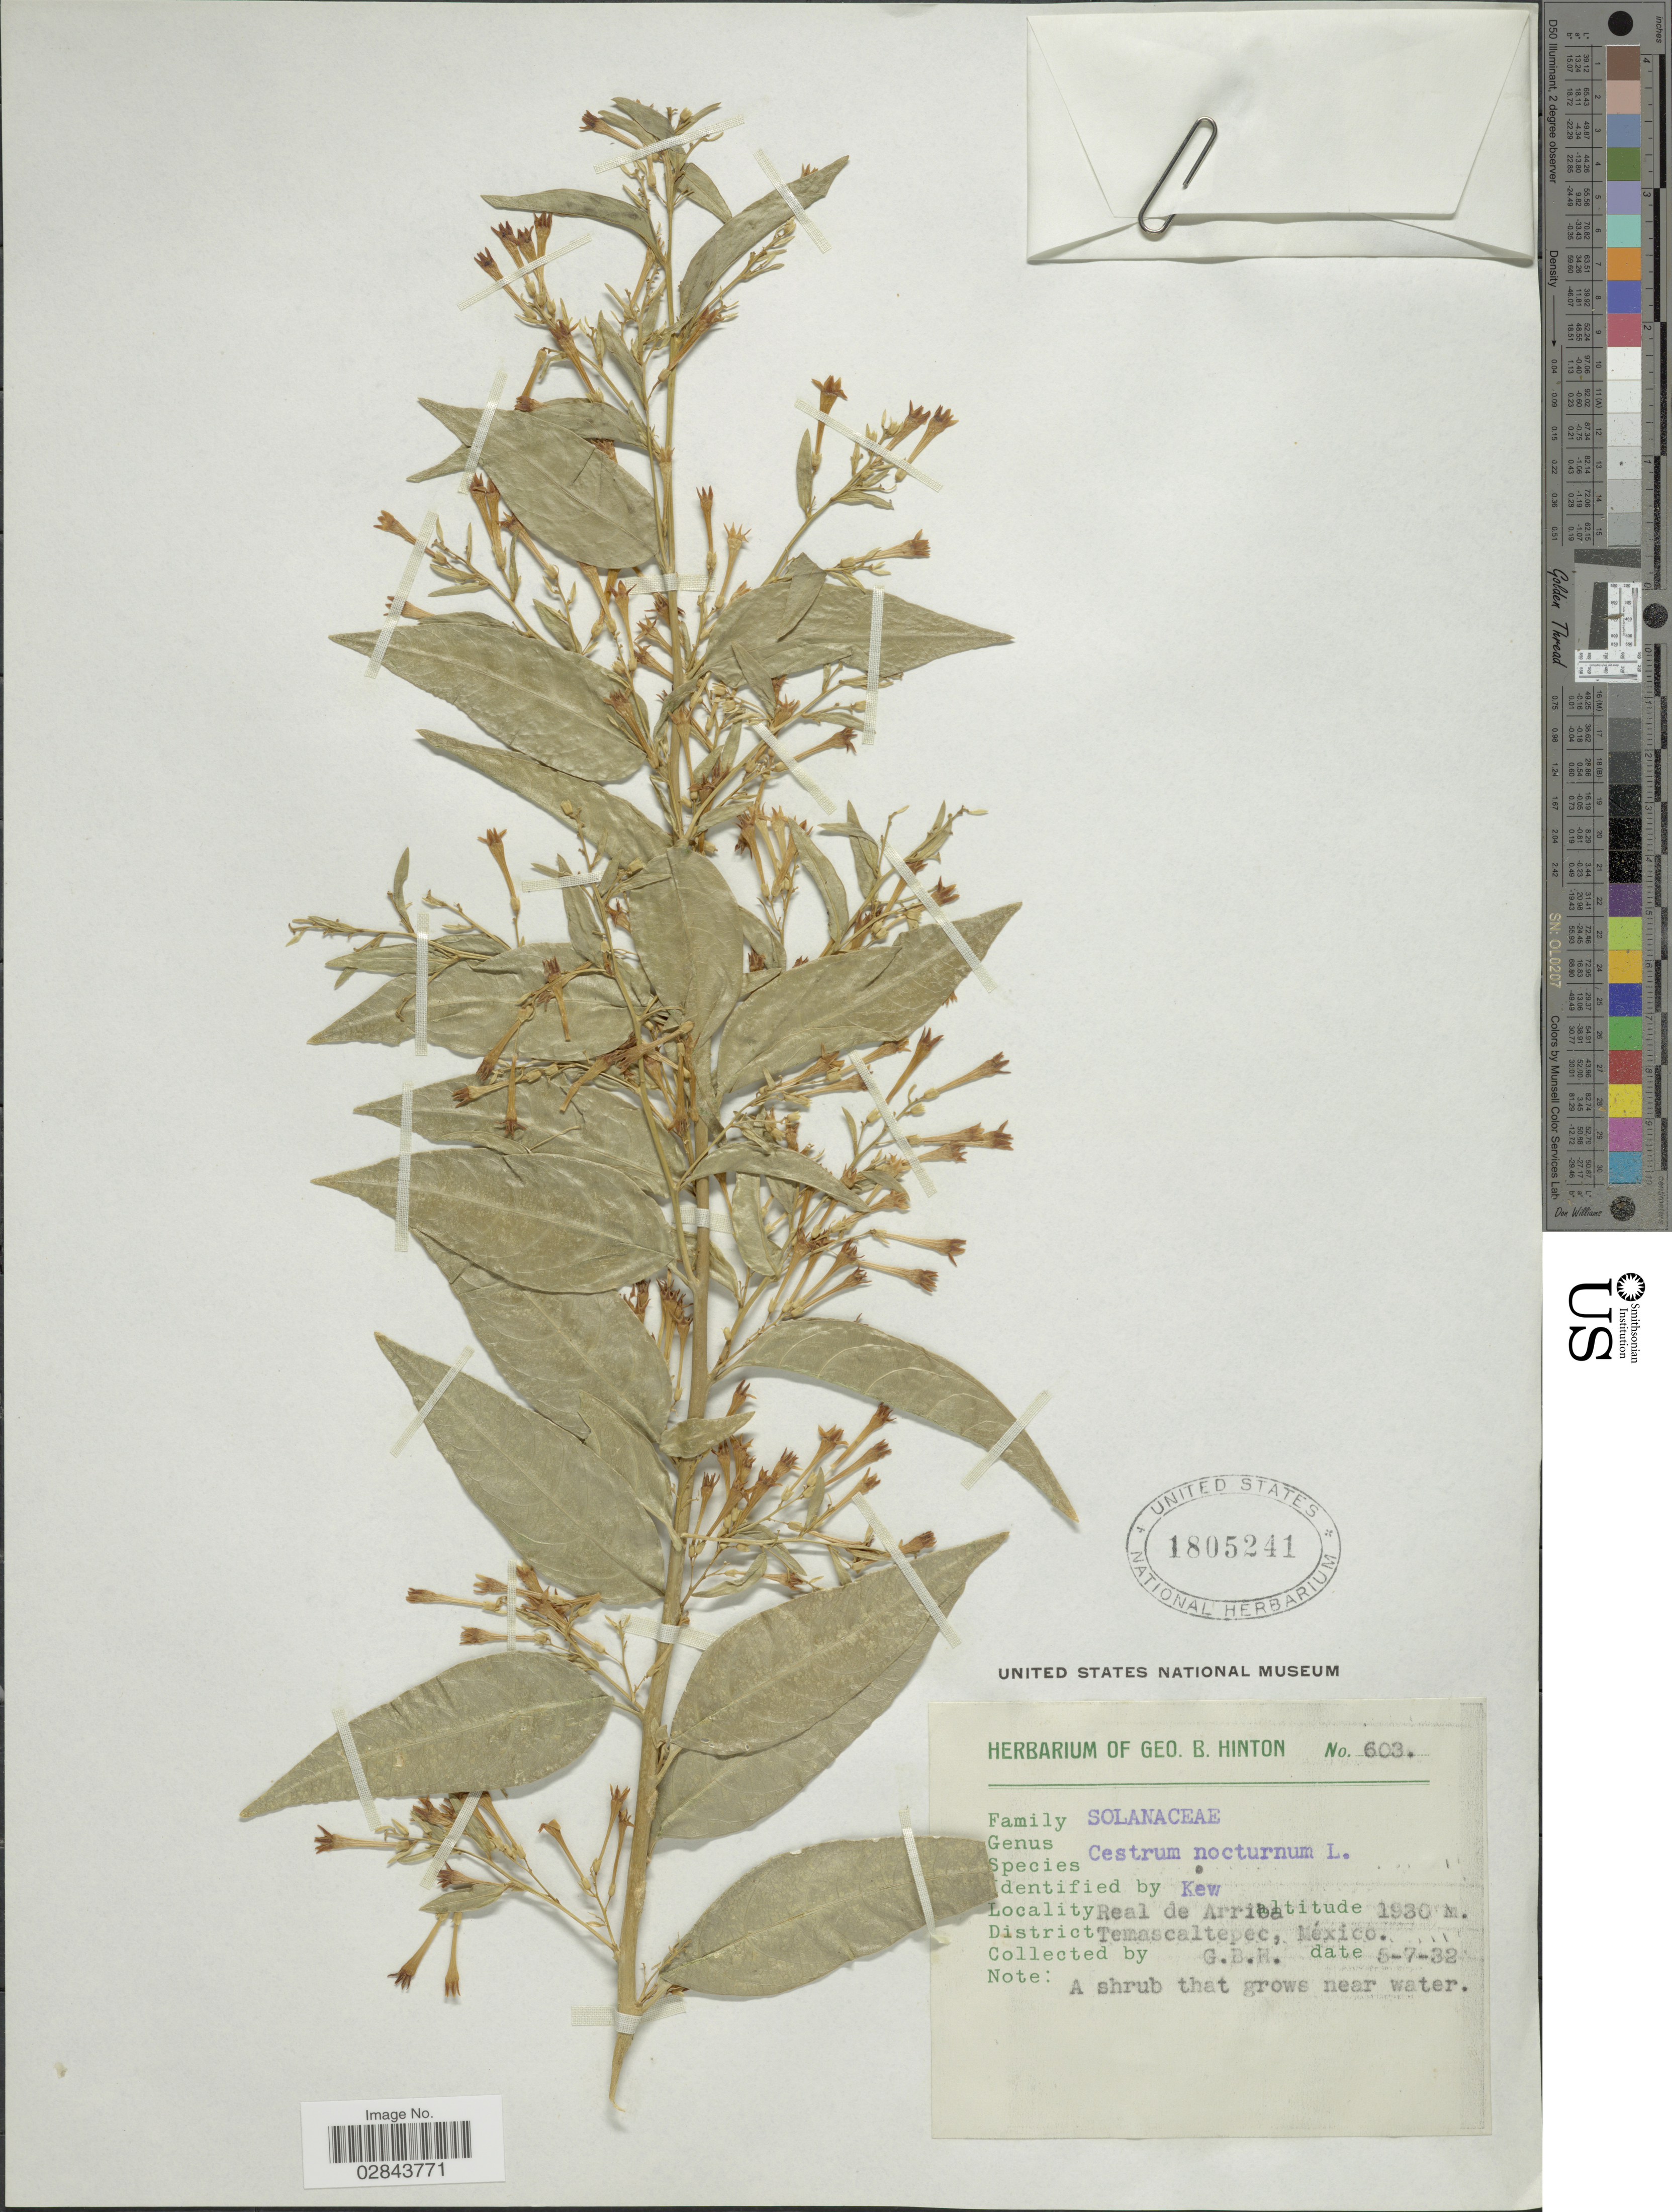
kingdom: Plantae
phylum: Tracheophyta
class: Magnoliopsida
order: Solanales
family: Solanaceae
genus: Cestrum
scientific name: Cestrum nocturnum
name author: L.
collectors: G. B. Hinton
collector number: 603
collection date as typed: Transcribed d/m/y: 5/7/32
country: Mexico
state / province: México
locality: Real de Arriba, District Temascaltepec.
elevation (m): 1930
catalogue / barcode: US 1805241